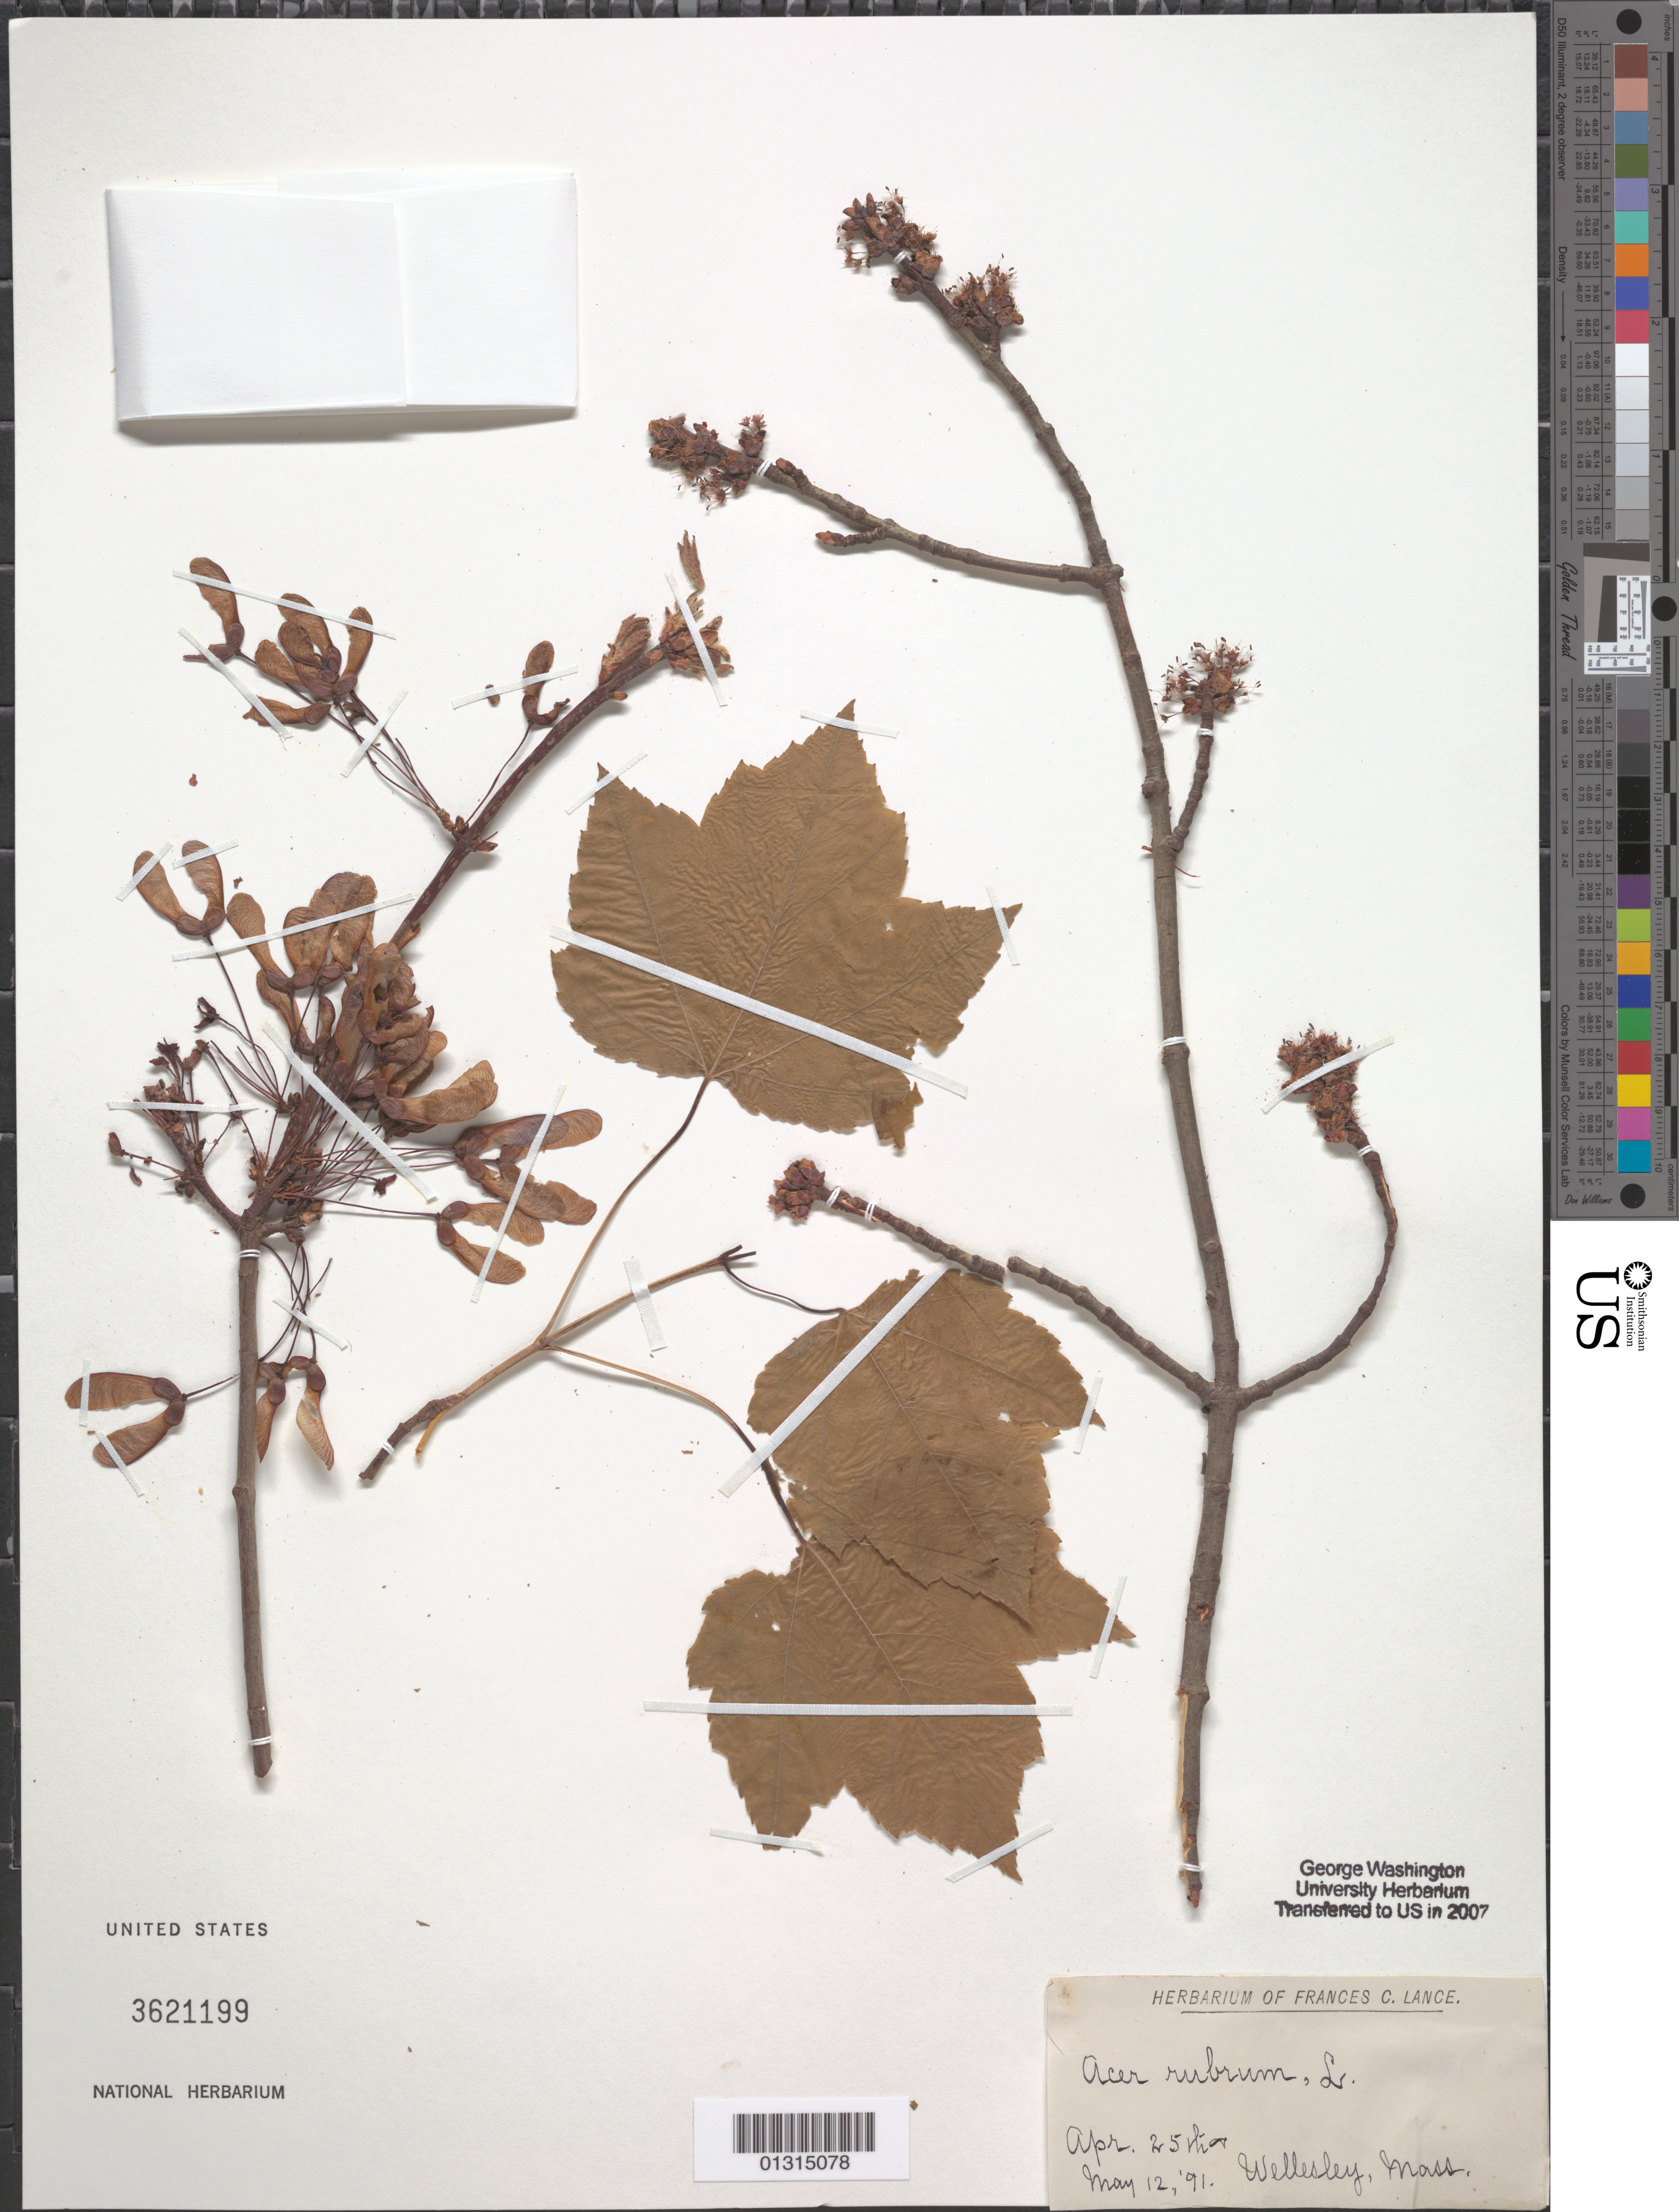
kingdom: Plantae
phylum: Tracheophyta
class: Magnoliopsida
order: Sapindales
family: Sapindaceae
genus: Acer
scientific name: Acer rubrum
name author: L.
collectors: F. Lance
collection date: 1891-04-25,1891-05-12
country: United States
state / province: Massachusetts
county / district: Norfolk County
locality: Wellesley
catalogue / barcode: US 3621199